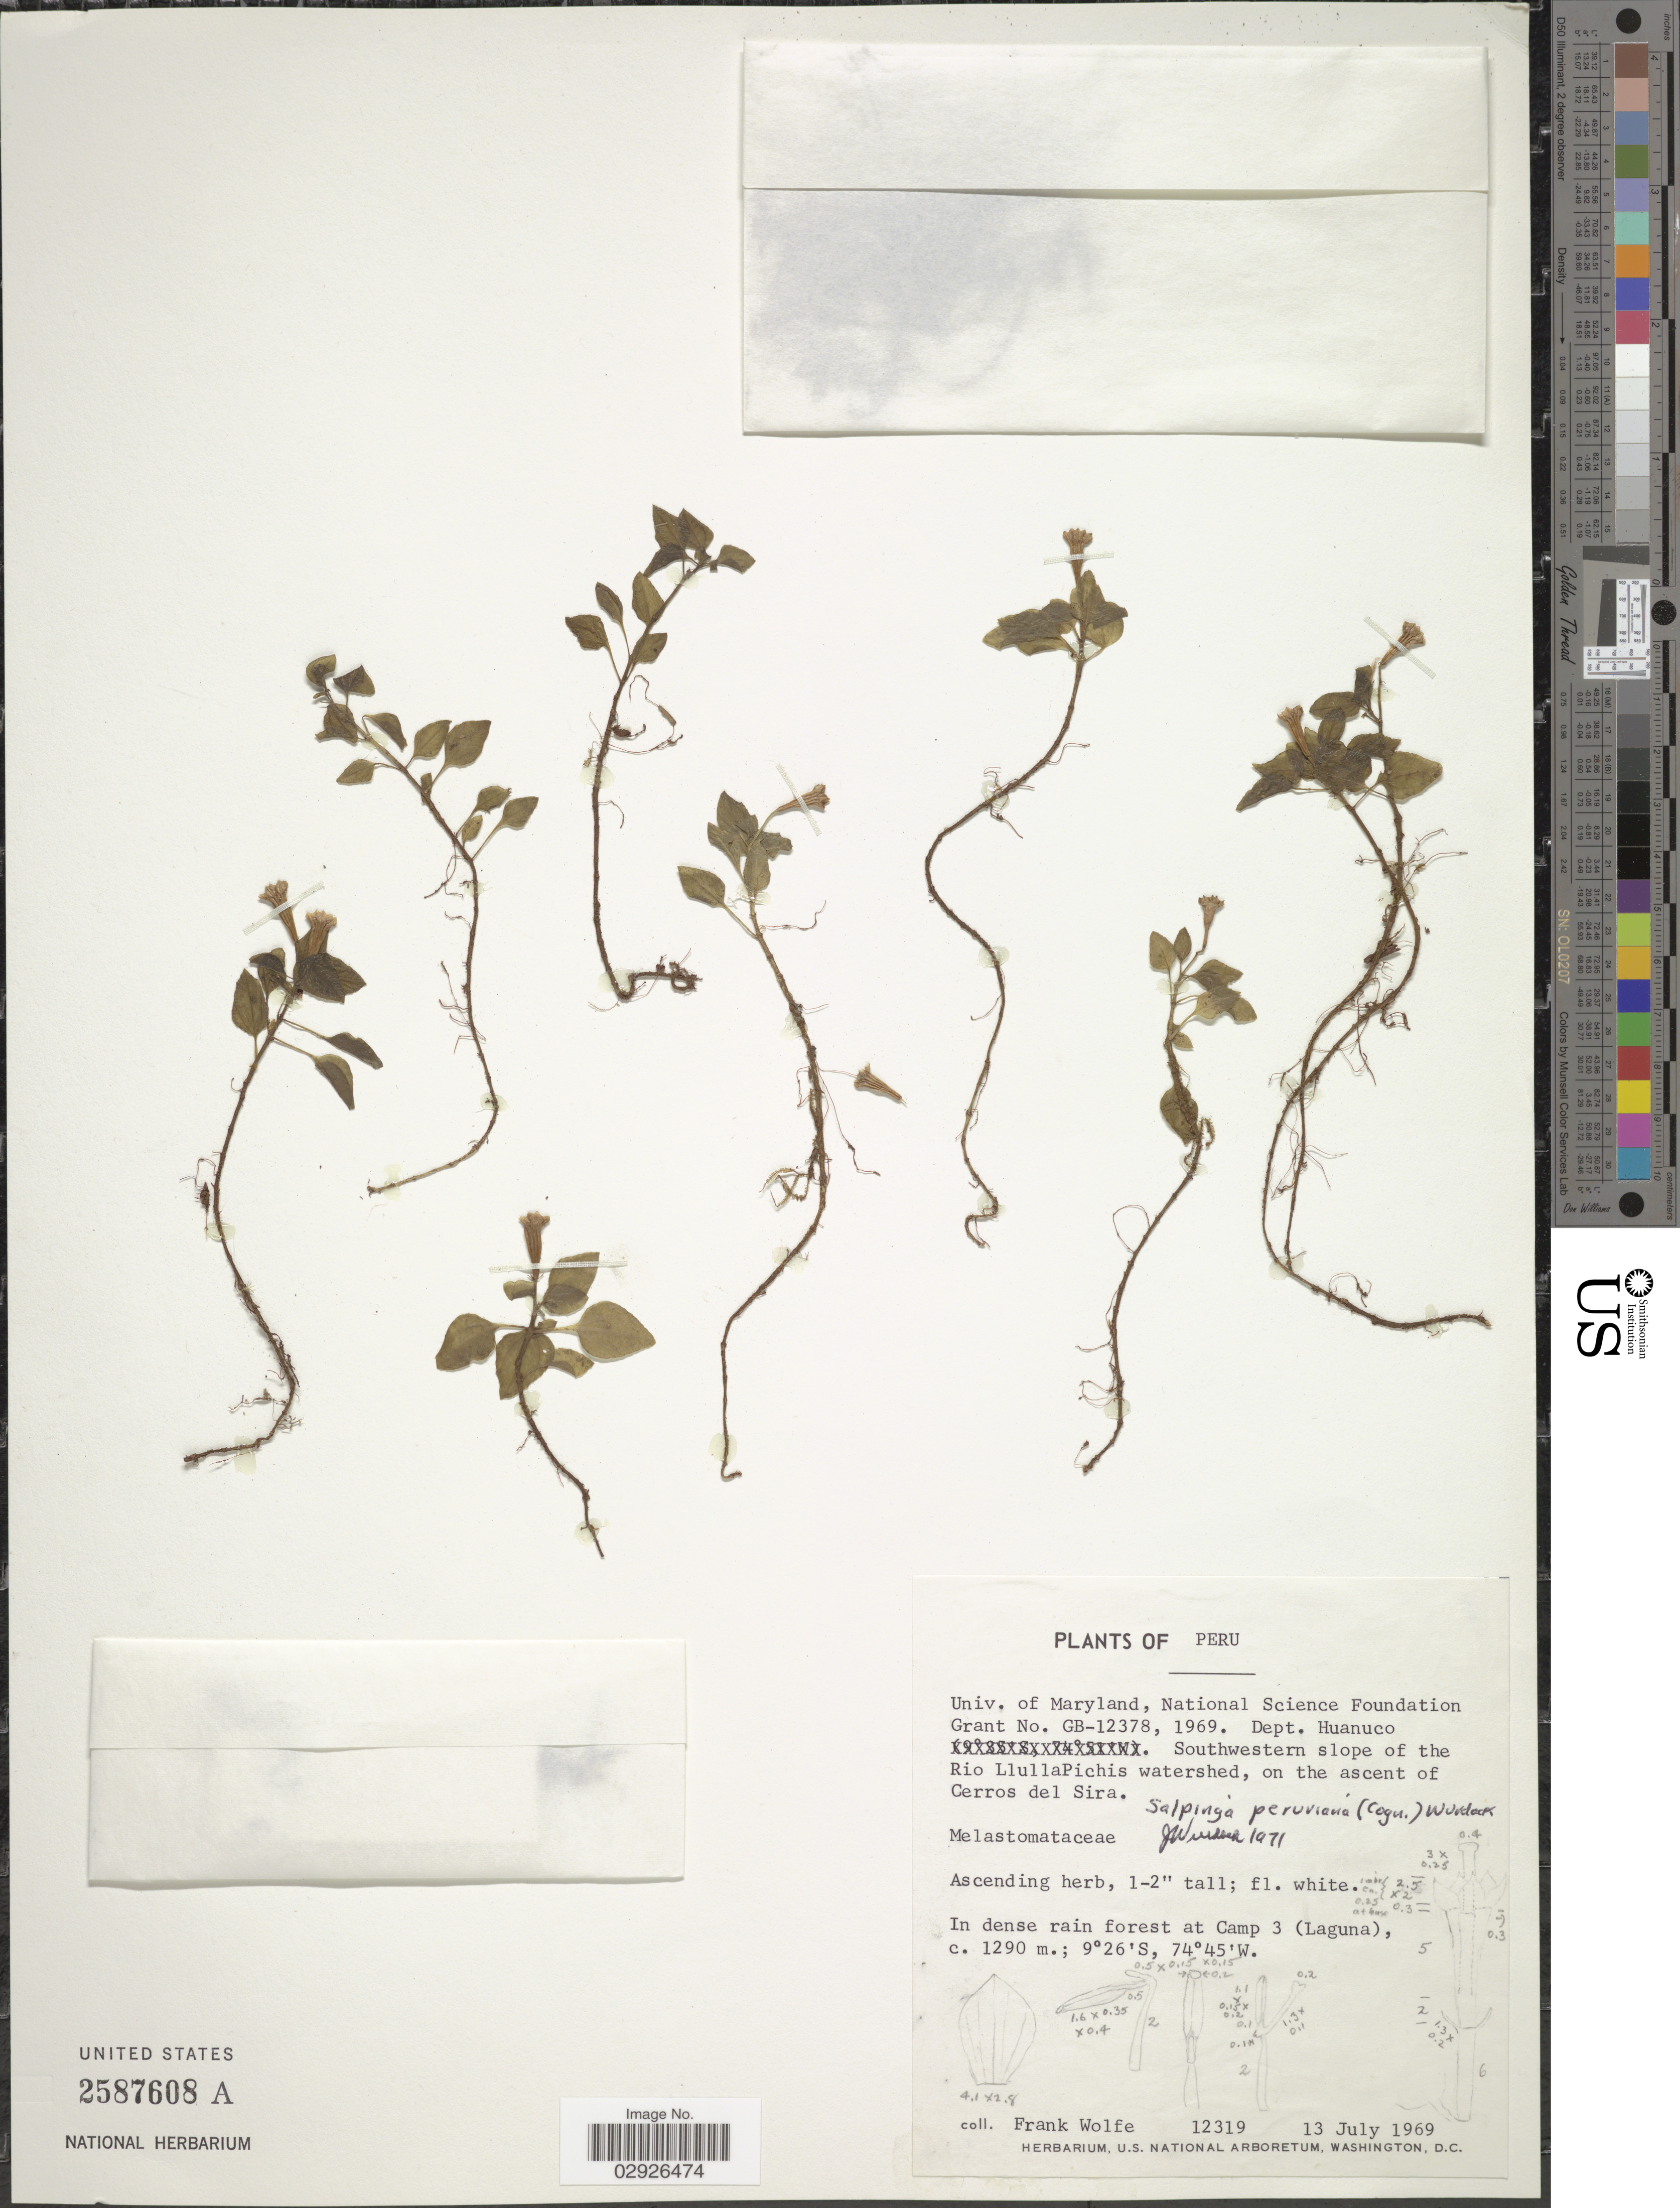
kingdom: Plantae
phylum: Tracheophyta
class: Magnoliopsida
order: Myrtales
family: Melastomataceae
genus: Salpinga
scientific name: Salpinga peruviana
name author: (Cogn.) Wurdack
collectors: F. Wolfe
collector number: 12319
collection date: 1969-07-13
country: Peru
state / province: Huánuco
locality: Dept. Huanuco. Southwestern slope of the Rio LlullaPichis watershed, on the ascent of Cerros del Sira. Camp 3 (Laguna).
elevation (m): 1290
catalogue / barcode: US 2587608A